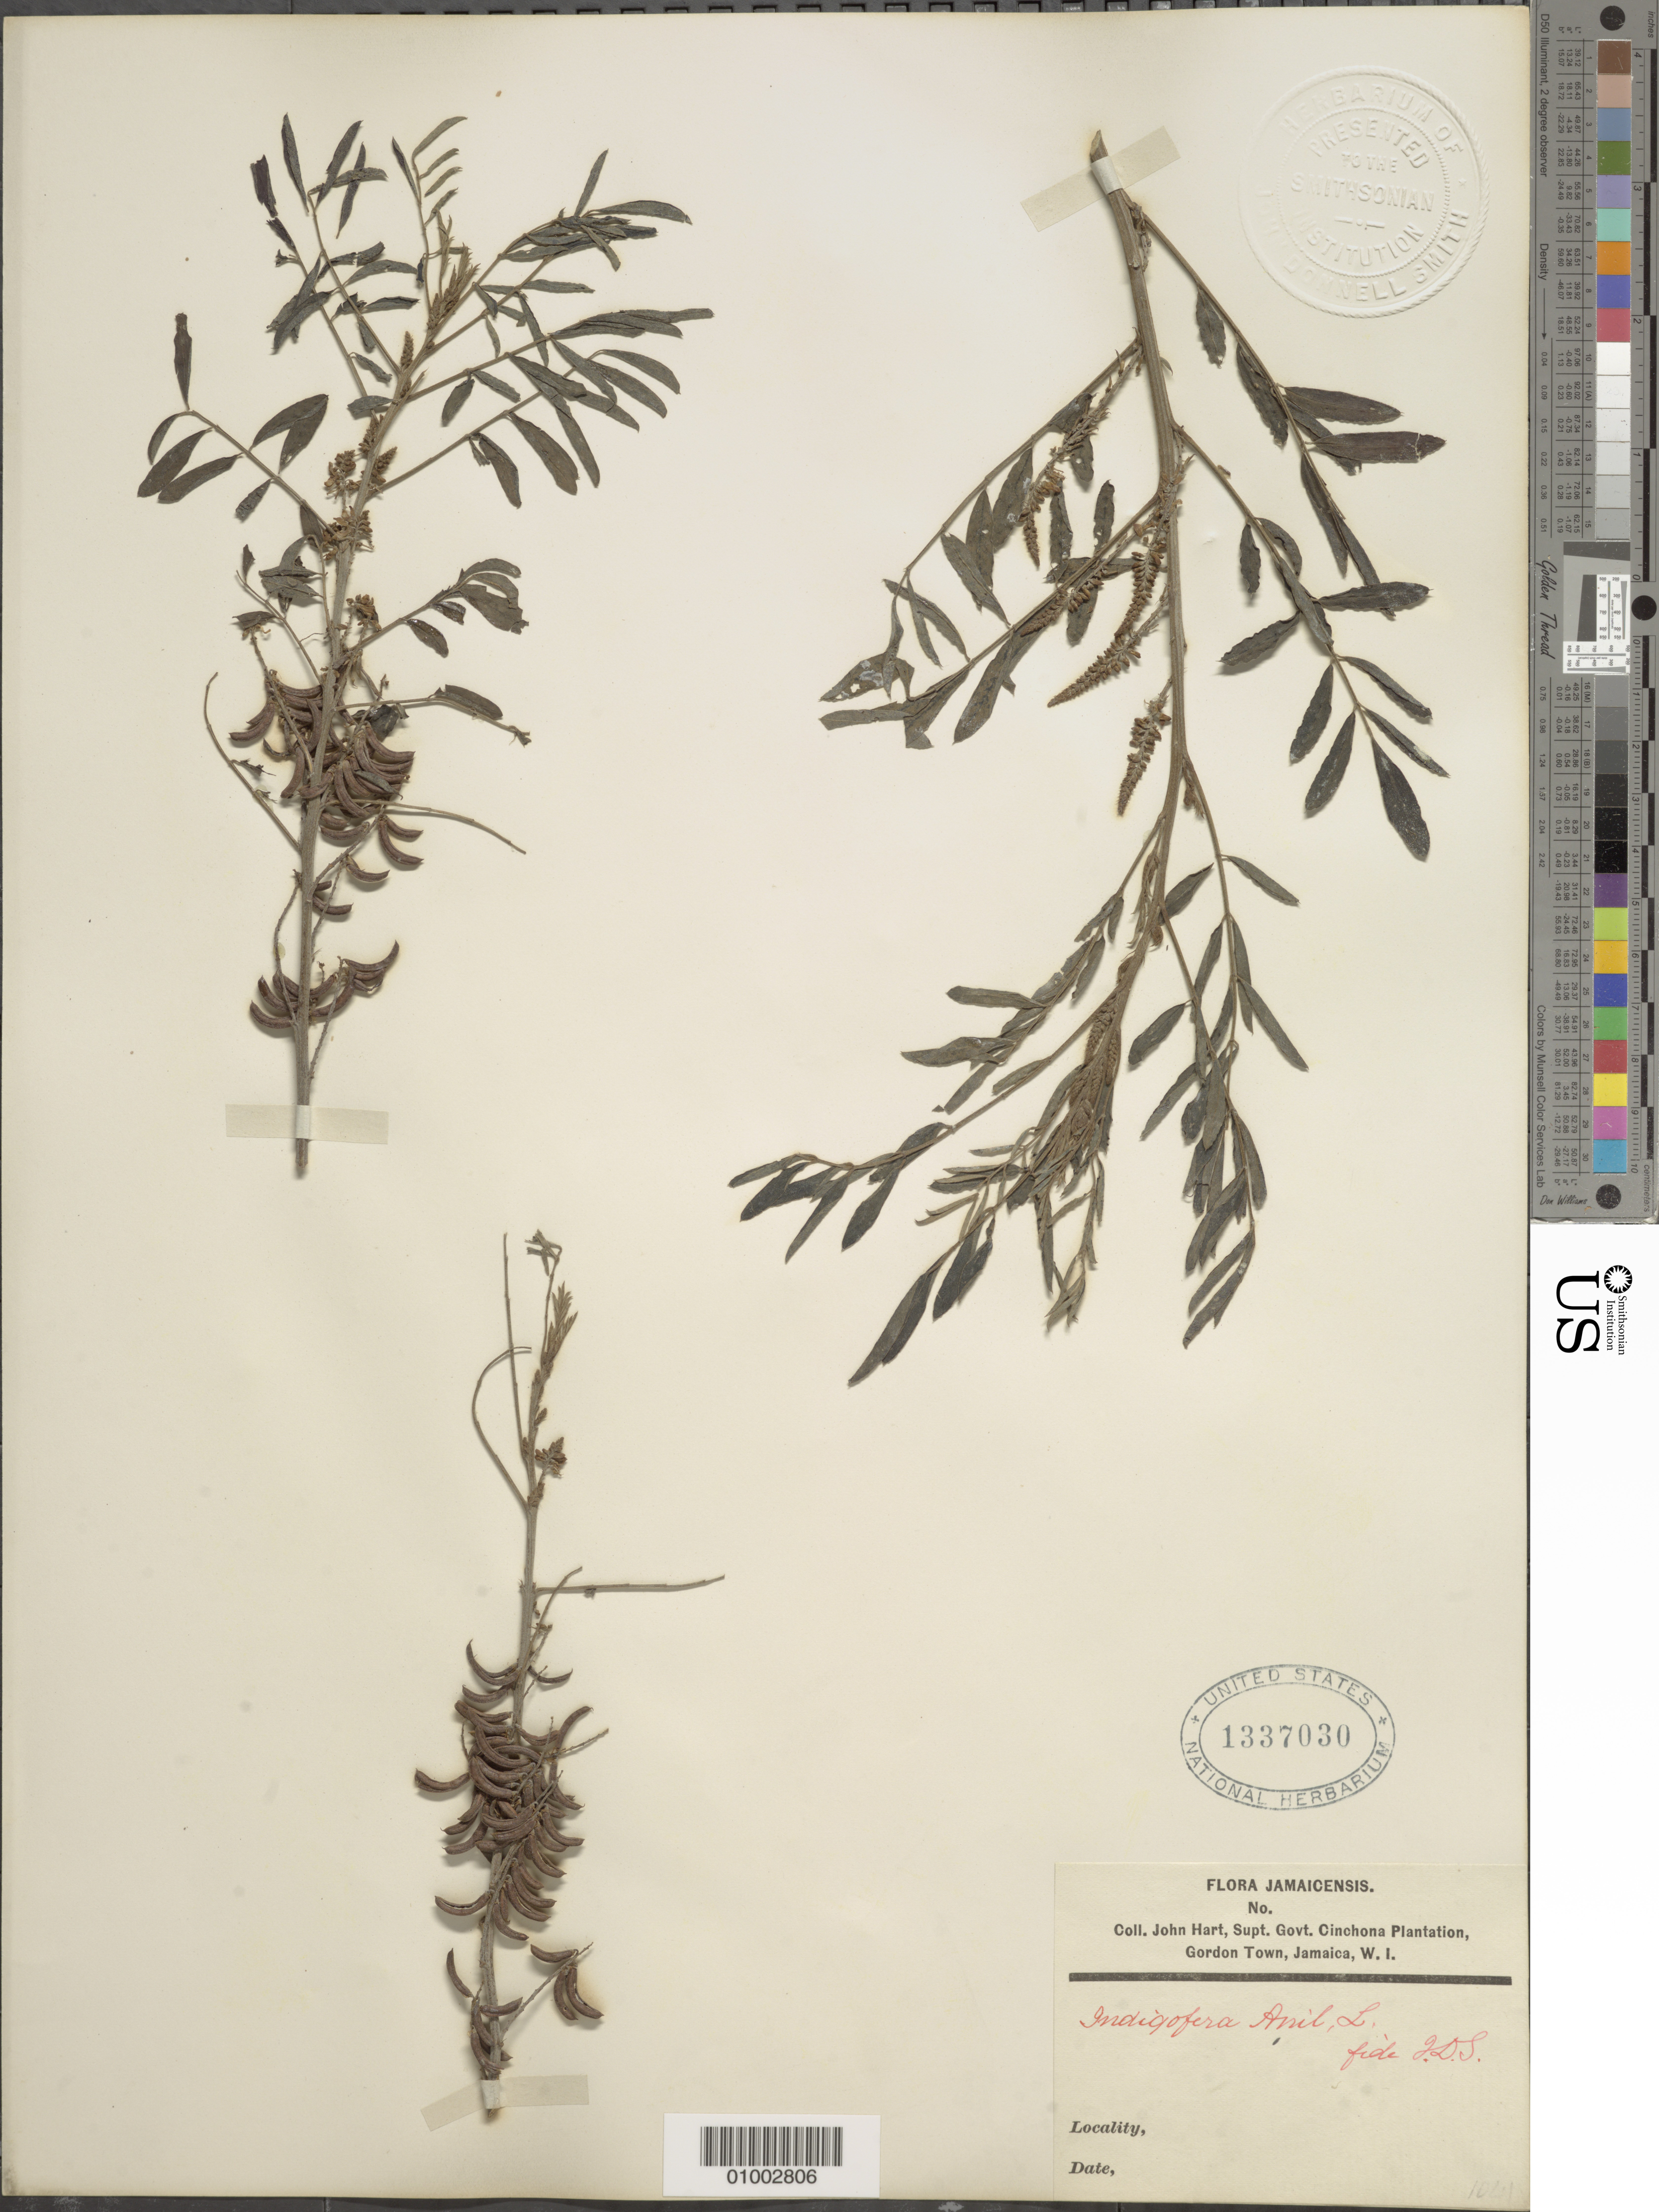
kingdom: Plantae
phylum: Tracheophyta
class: Magnoliopsida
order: Fabales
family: Fabaceae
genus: Indigofera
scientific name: Indigofera suffruticosa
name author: Mill.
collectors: J. Hart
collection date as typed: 1881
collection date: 1881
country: Jamaica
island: Jamaica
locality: Cinchona Plantation, Gordon Town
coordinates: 0 N, 0 E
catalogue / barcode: US 1337030